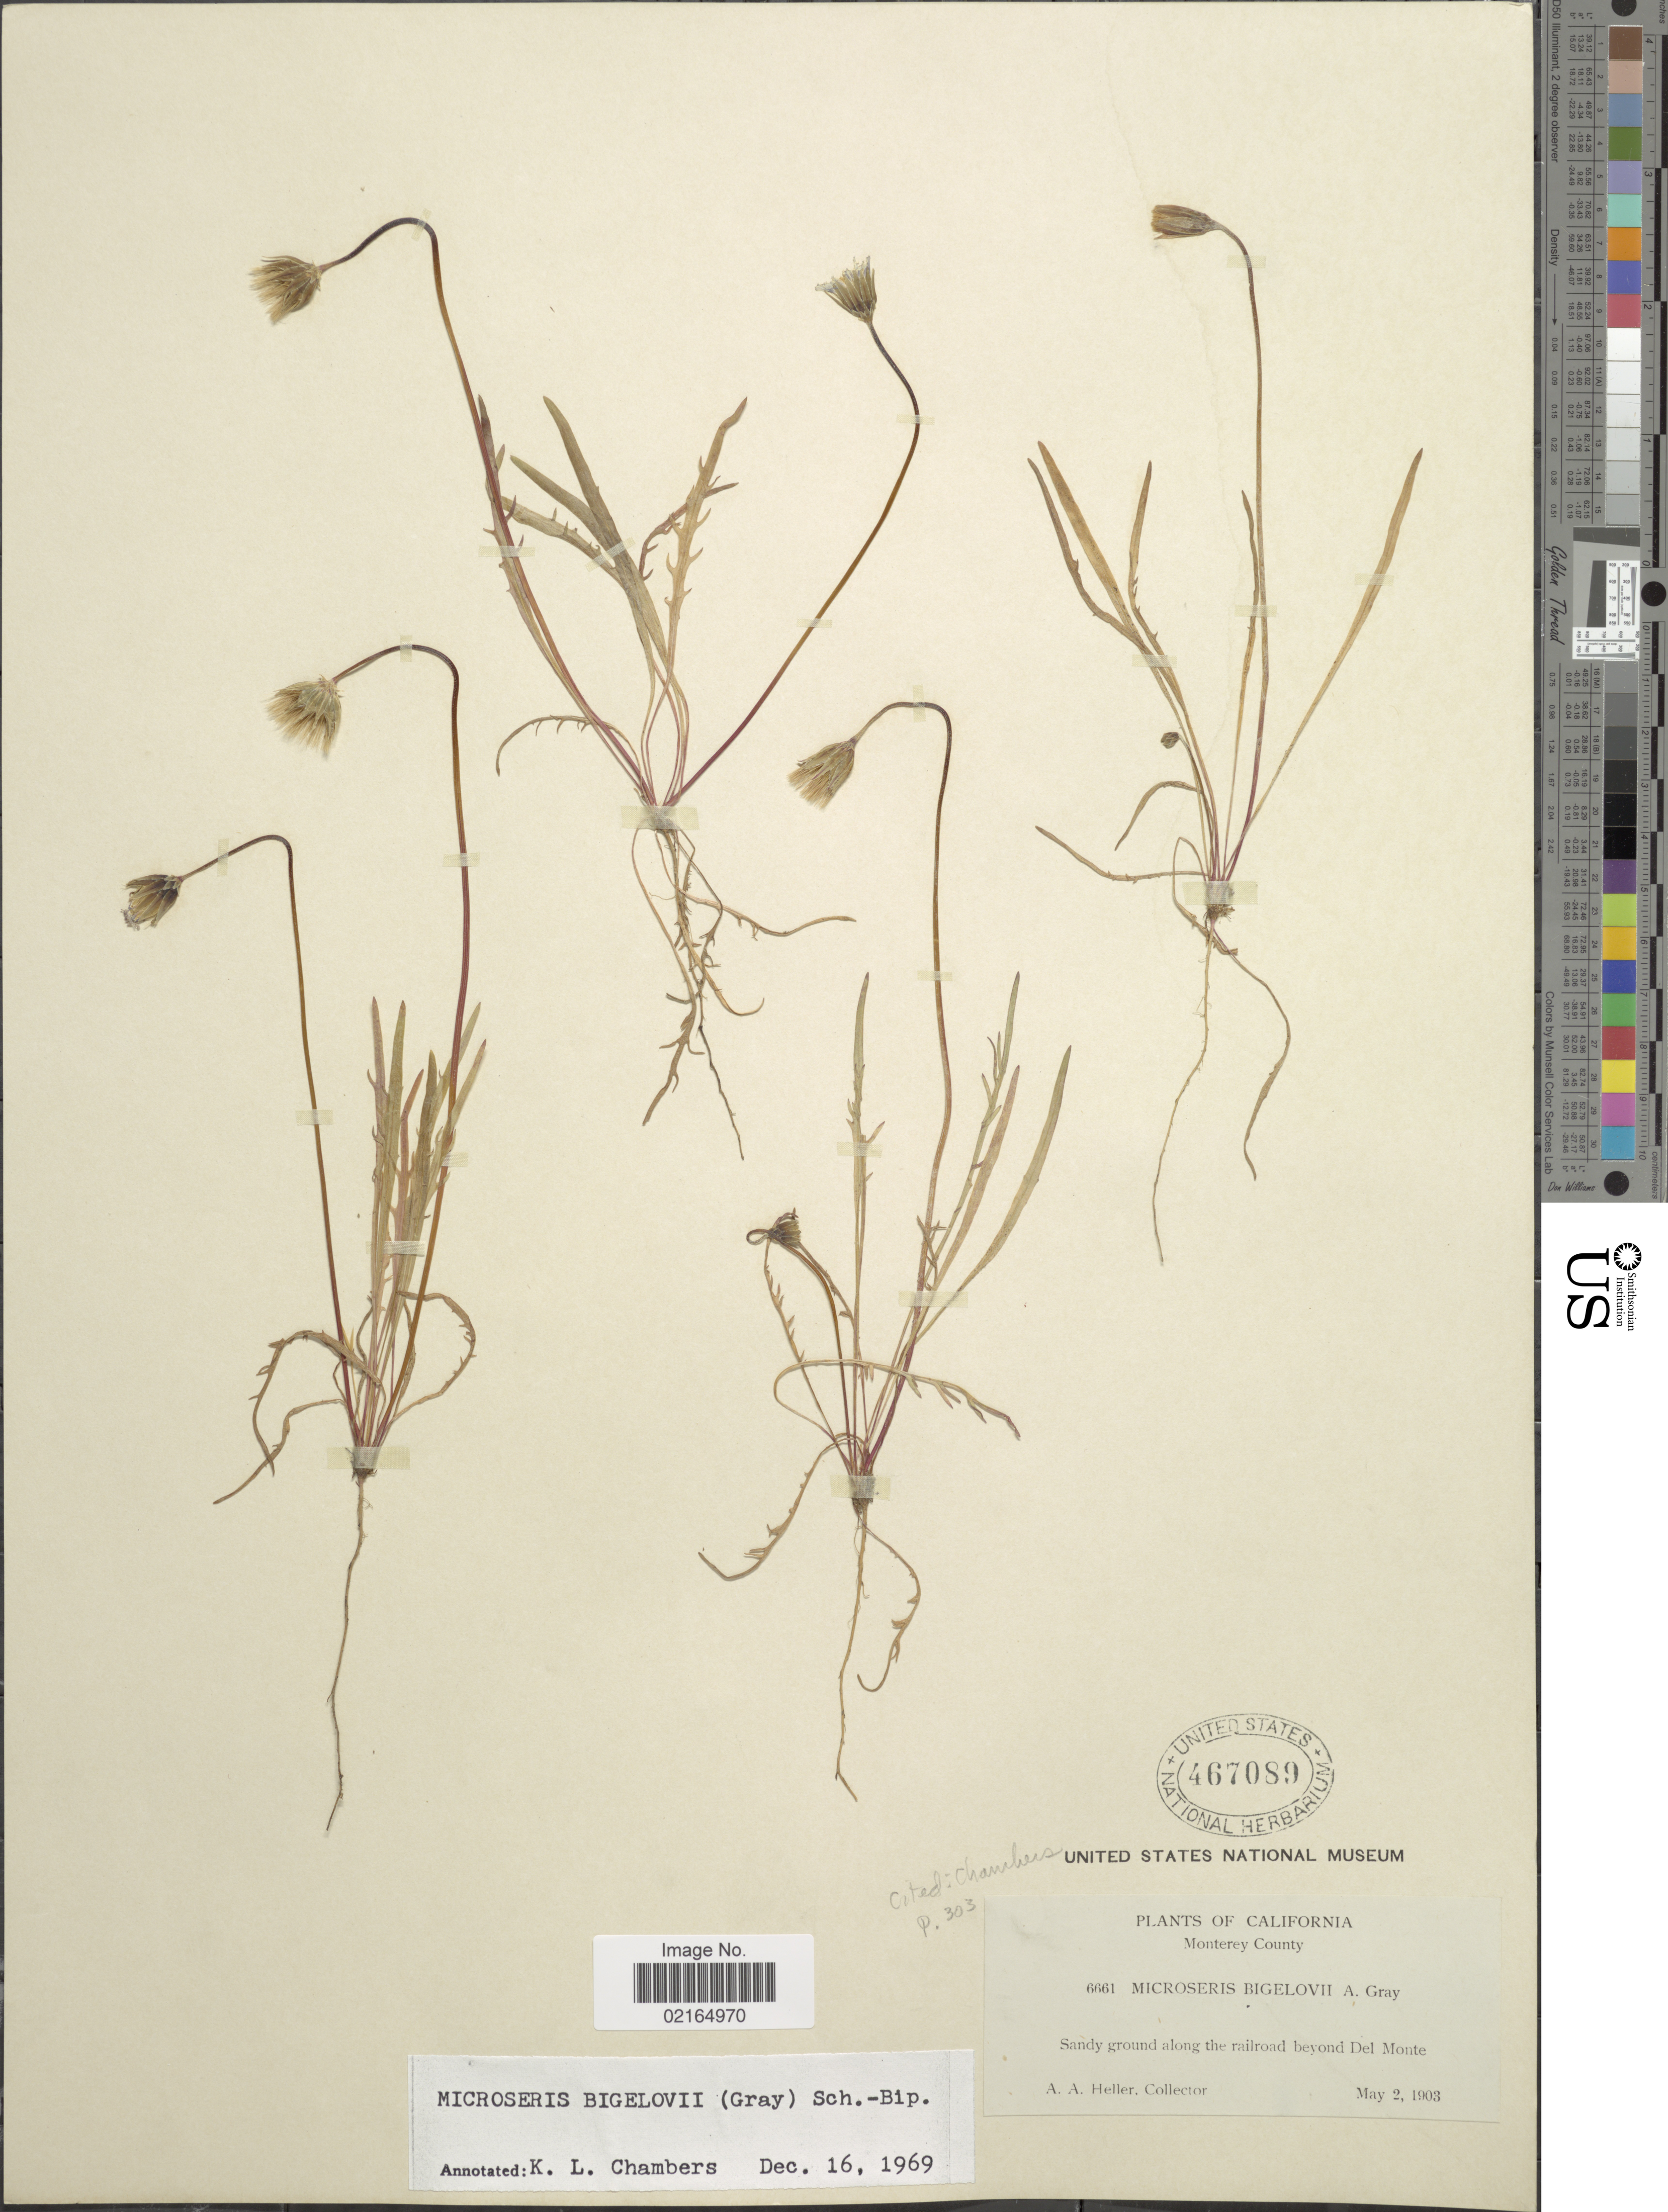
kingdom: Plantae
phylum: Tracheophyta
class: Magnoliopsida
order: Asterales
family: Asteraceae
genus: Microseris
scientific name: Microseris bigelovii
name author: (A. Gray) Sch. Bip.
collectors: A. A. Heller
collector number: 6661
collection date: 1903-05-02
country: United States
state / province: California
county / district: Monterey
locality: Monterey County, sandy ground along the railroad beyond Del Monte.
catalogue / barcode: US 467089